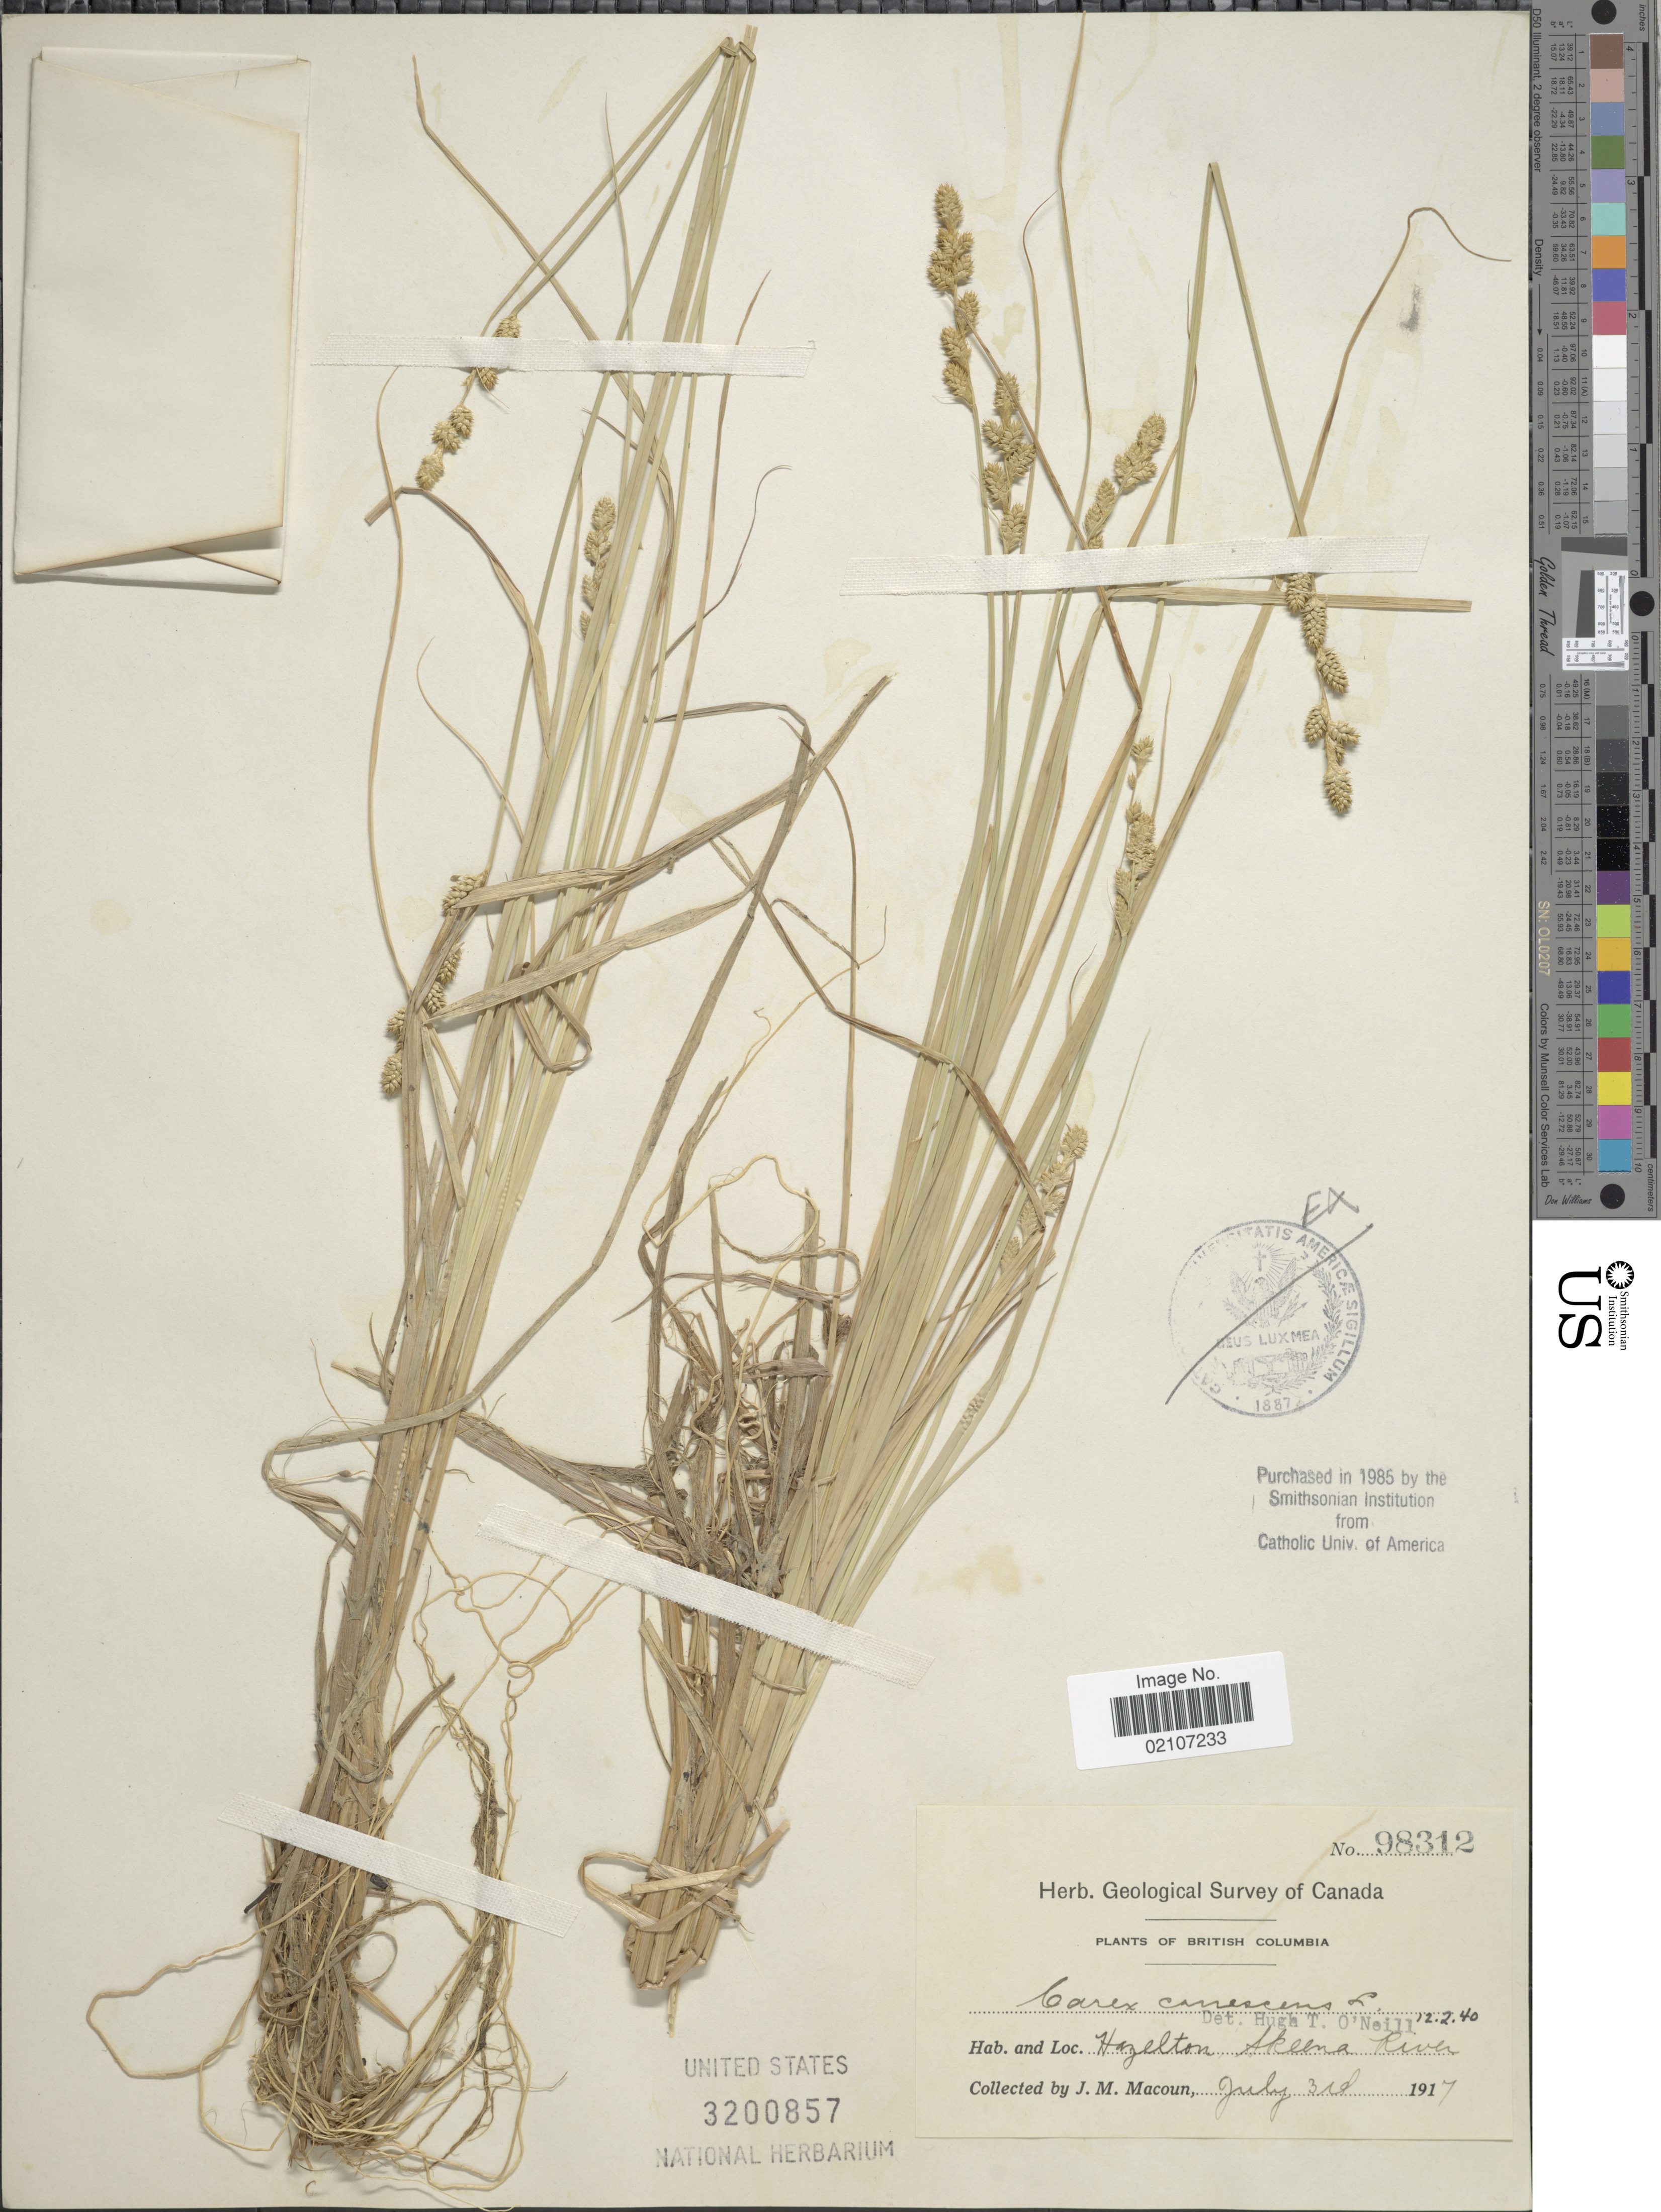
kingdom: Plantae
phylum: Tracheophyta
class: Liliopsida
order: Poales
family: Cyperaceae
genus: Carex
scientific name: Carex canescens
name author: L.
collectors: J. M. Macoun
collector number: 98312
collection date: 1917-07-03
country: Canada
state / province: British Columbia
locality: Hazelton, Alkeena River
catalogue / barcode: US 3200857